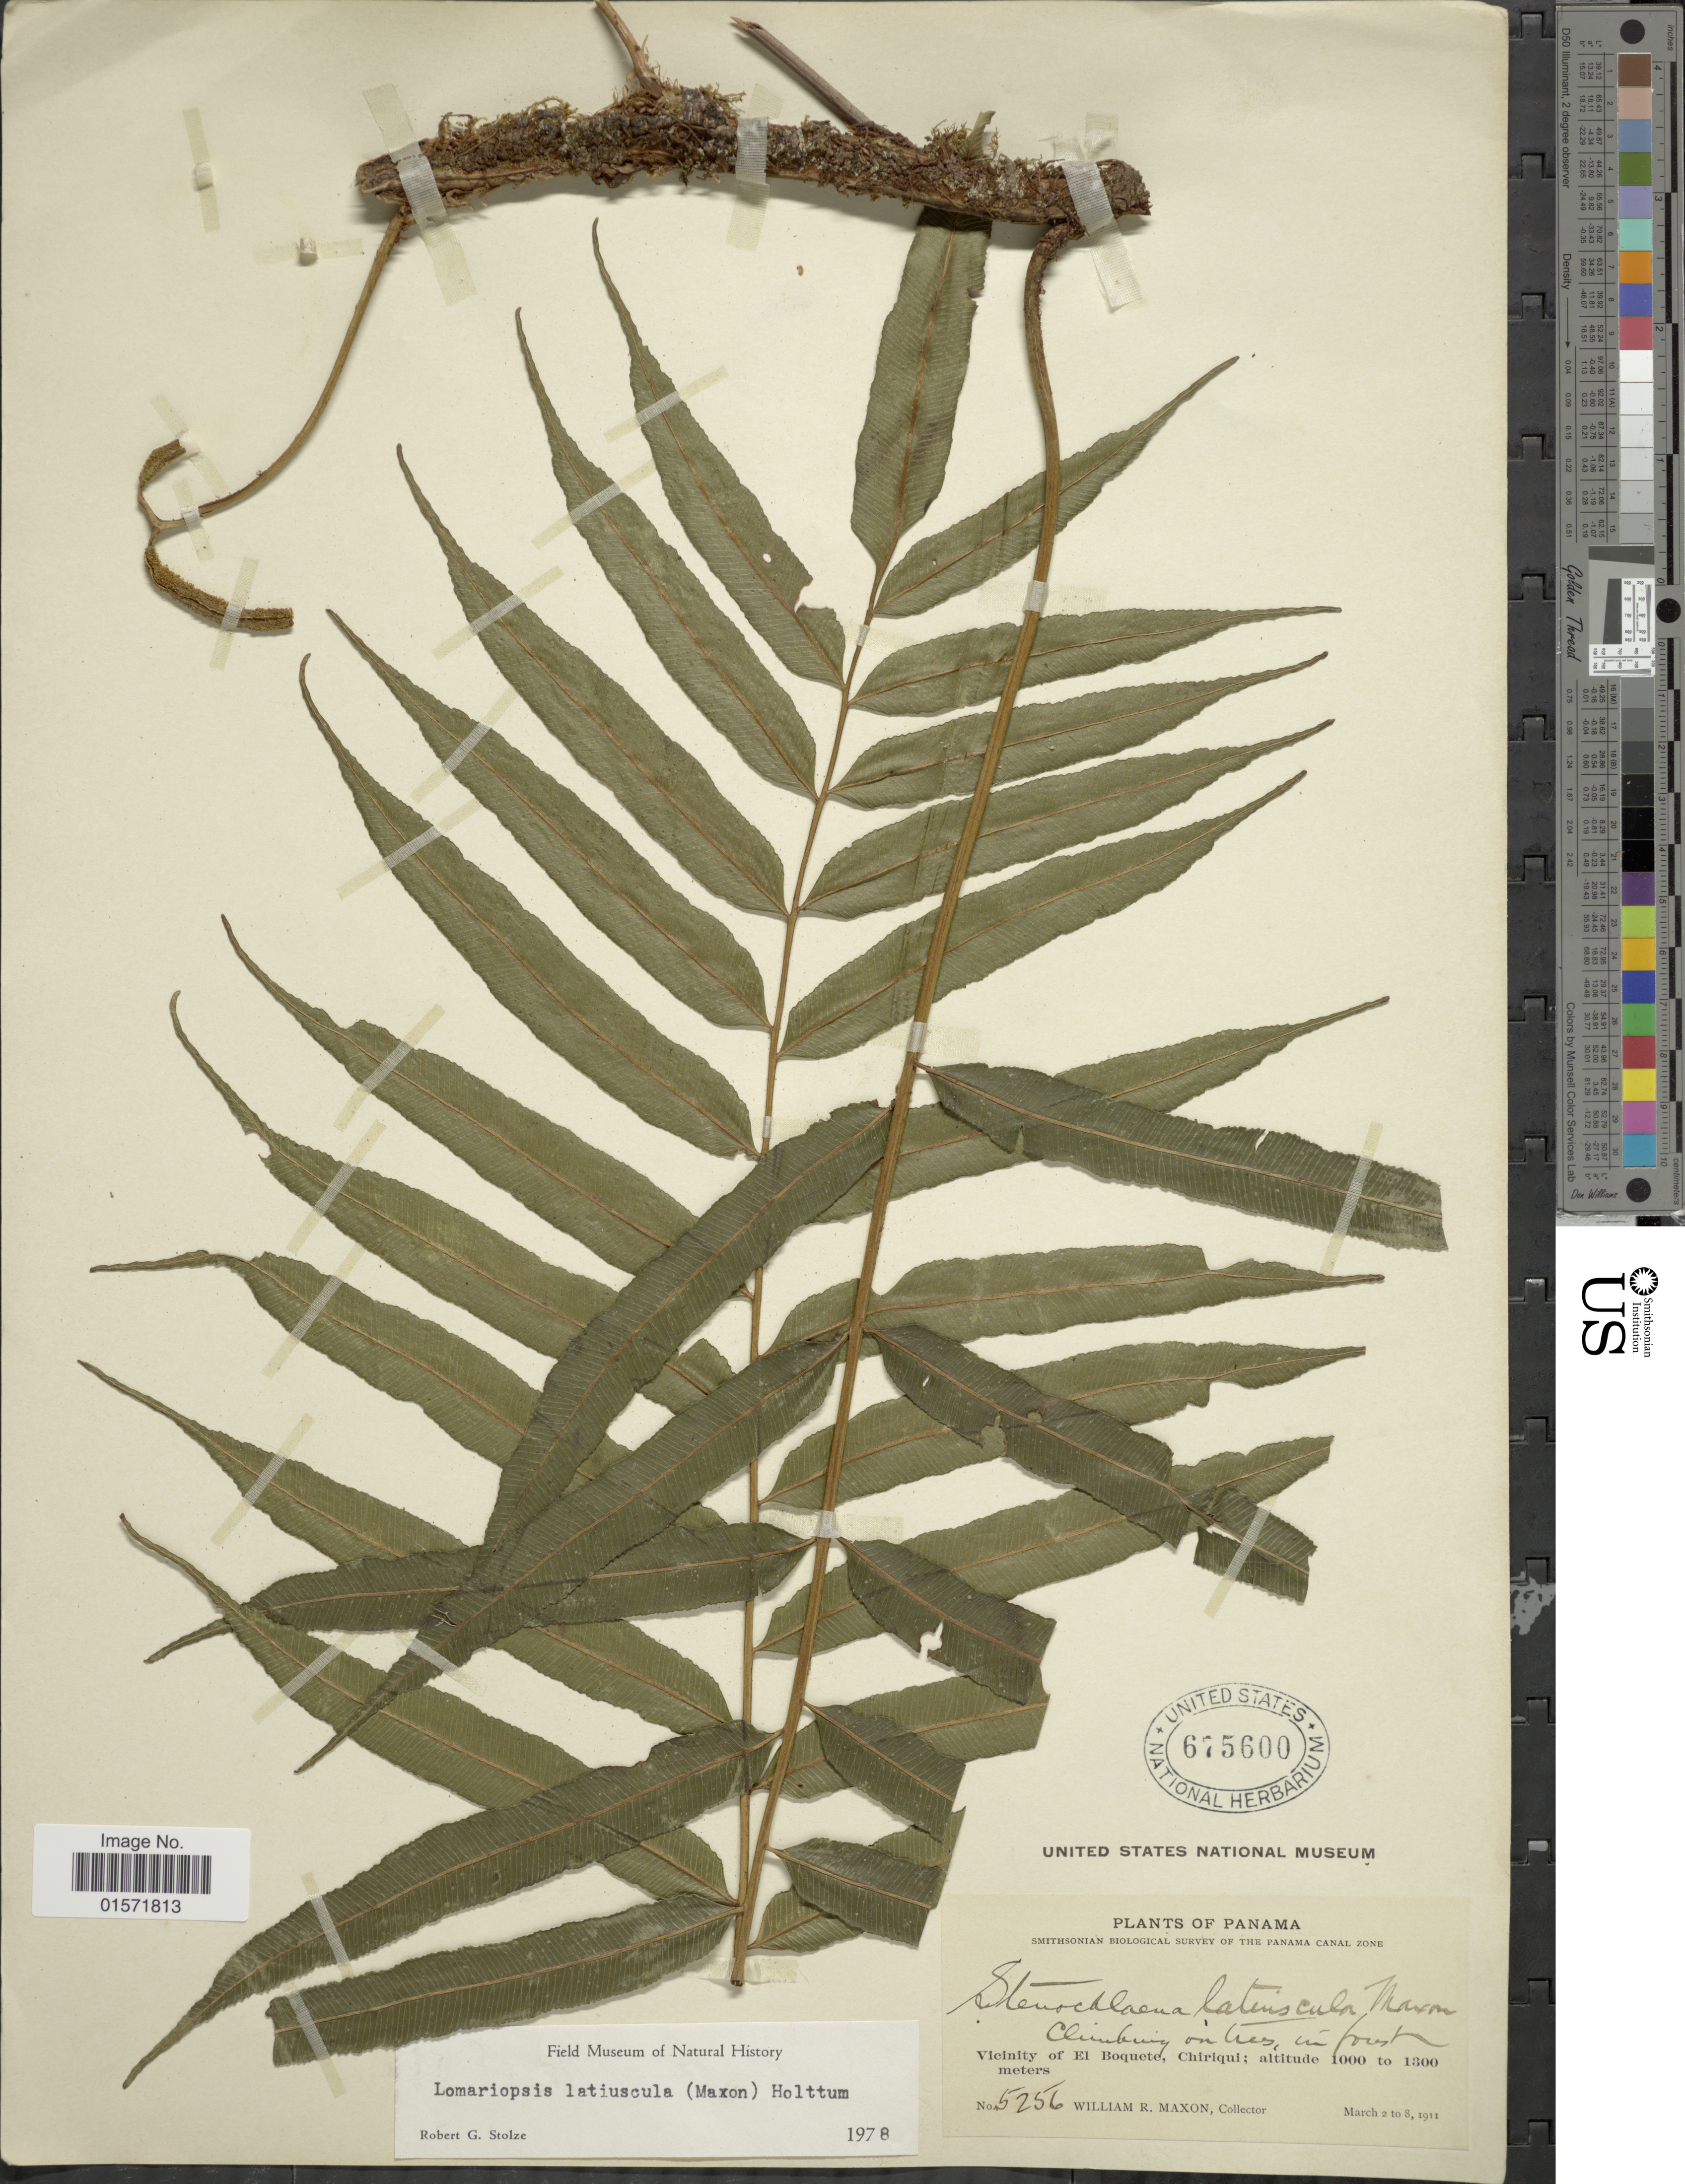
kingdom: Plantae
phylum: Tracheophyta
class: Polypodiopsida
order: Polypodiales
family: Lomariopsidaceae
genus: Lomariopsis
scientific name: Lomariopsis latiuscula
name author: (Maxon) Holttum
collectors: W. R. Maxon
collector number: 5256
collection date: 1911-03-02/1911-03-08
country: Panama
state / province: Chiriqui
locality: Vicinity of El Boquete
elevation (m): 1000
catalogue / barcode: US 675600